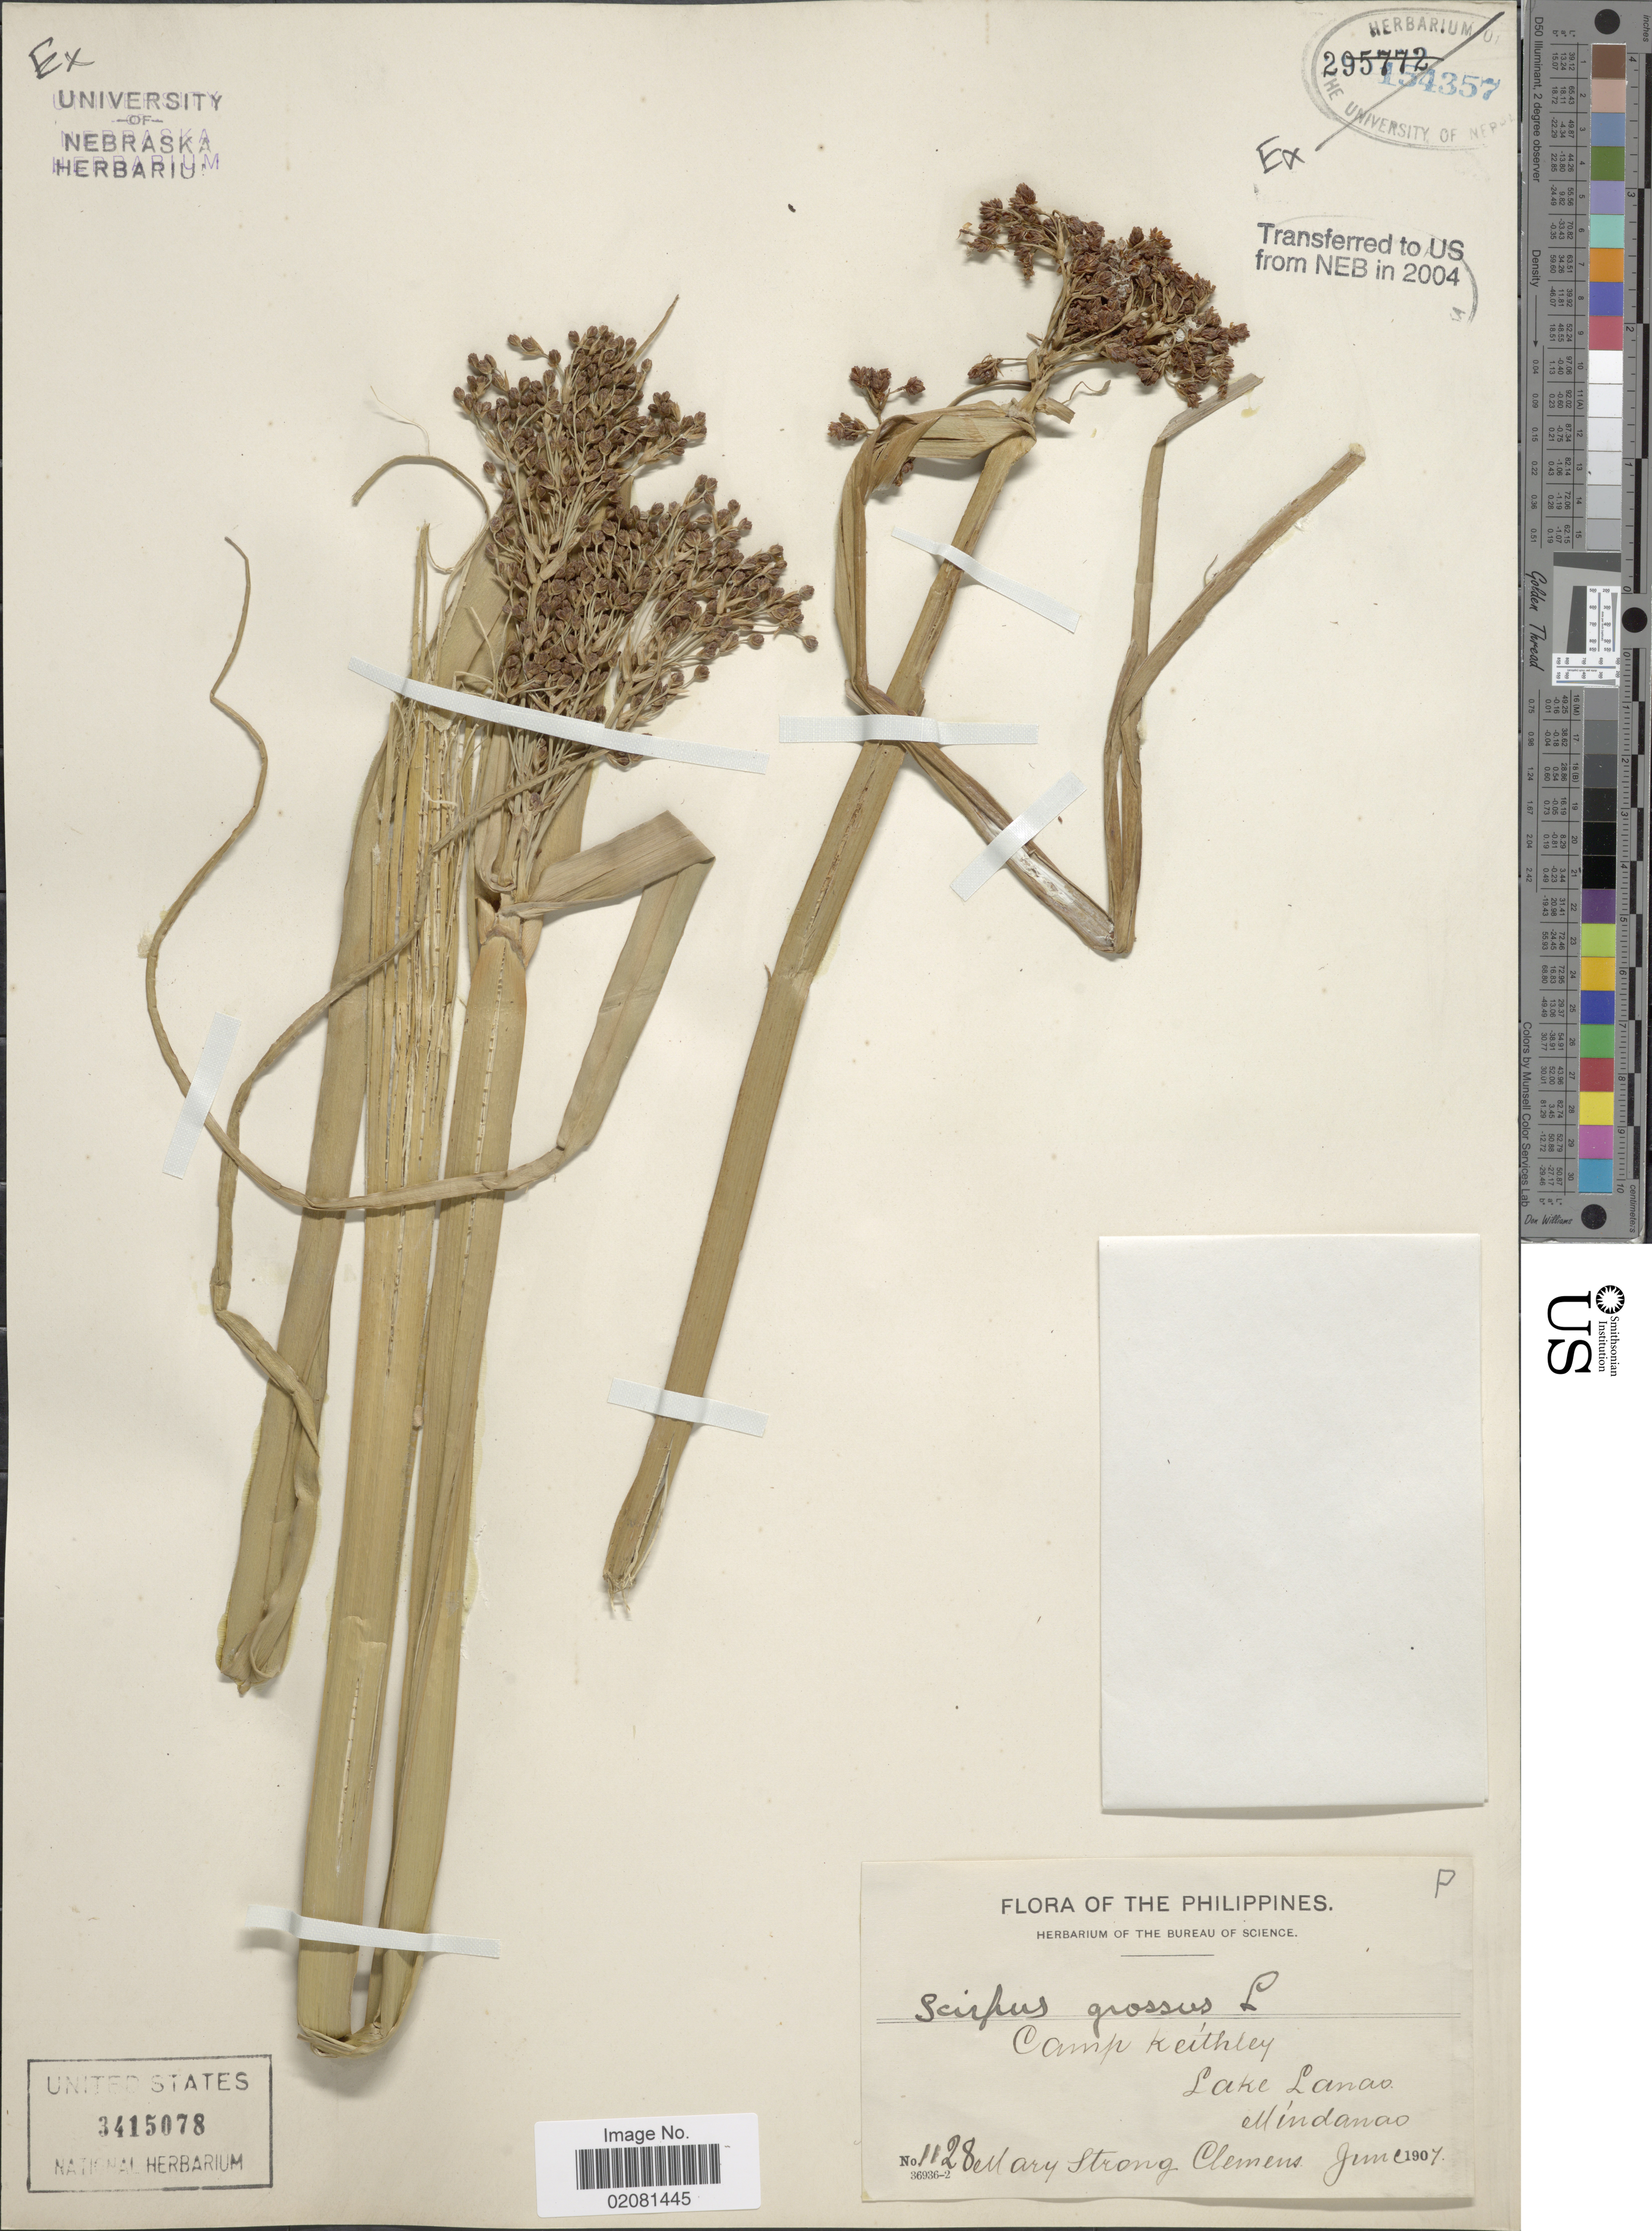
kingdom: Plantae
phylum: Tracheophyta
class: Liliopsida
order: Poales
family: Cyperaceae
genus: Actinoscirpus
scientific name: Actinoscirpus grossus var. grossus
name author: (L. f.) Goetgh. & D.A. Simpson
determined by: Strong, M. T., (US), Smithsonian Institution - National Museum of Natural History (UNITED STATES)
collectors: M. S. Clemens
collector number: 1128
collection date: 1907-06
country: Philippines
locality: Camp Keithley, Lake Lanao, Mindanao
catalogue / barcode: US 3415078